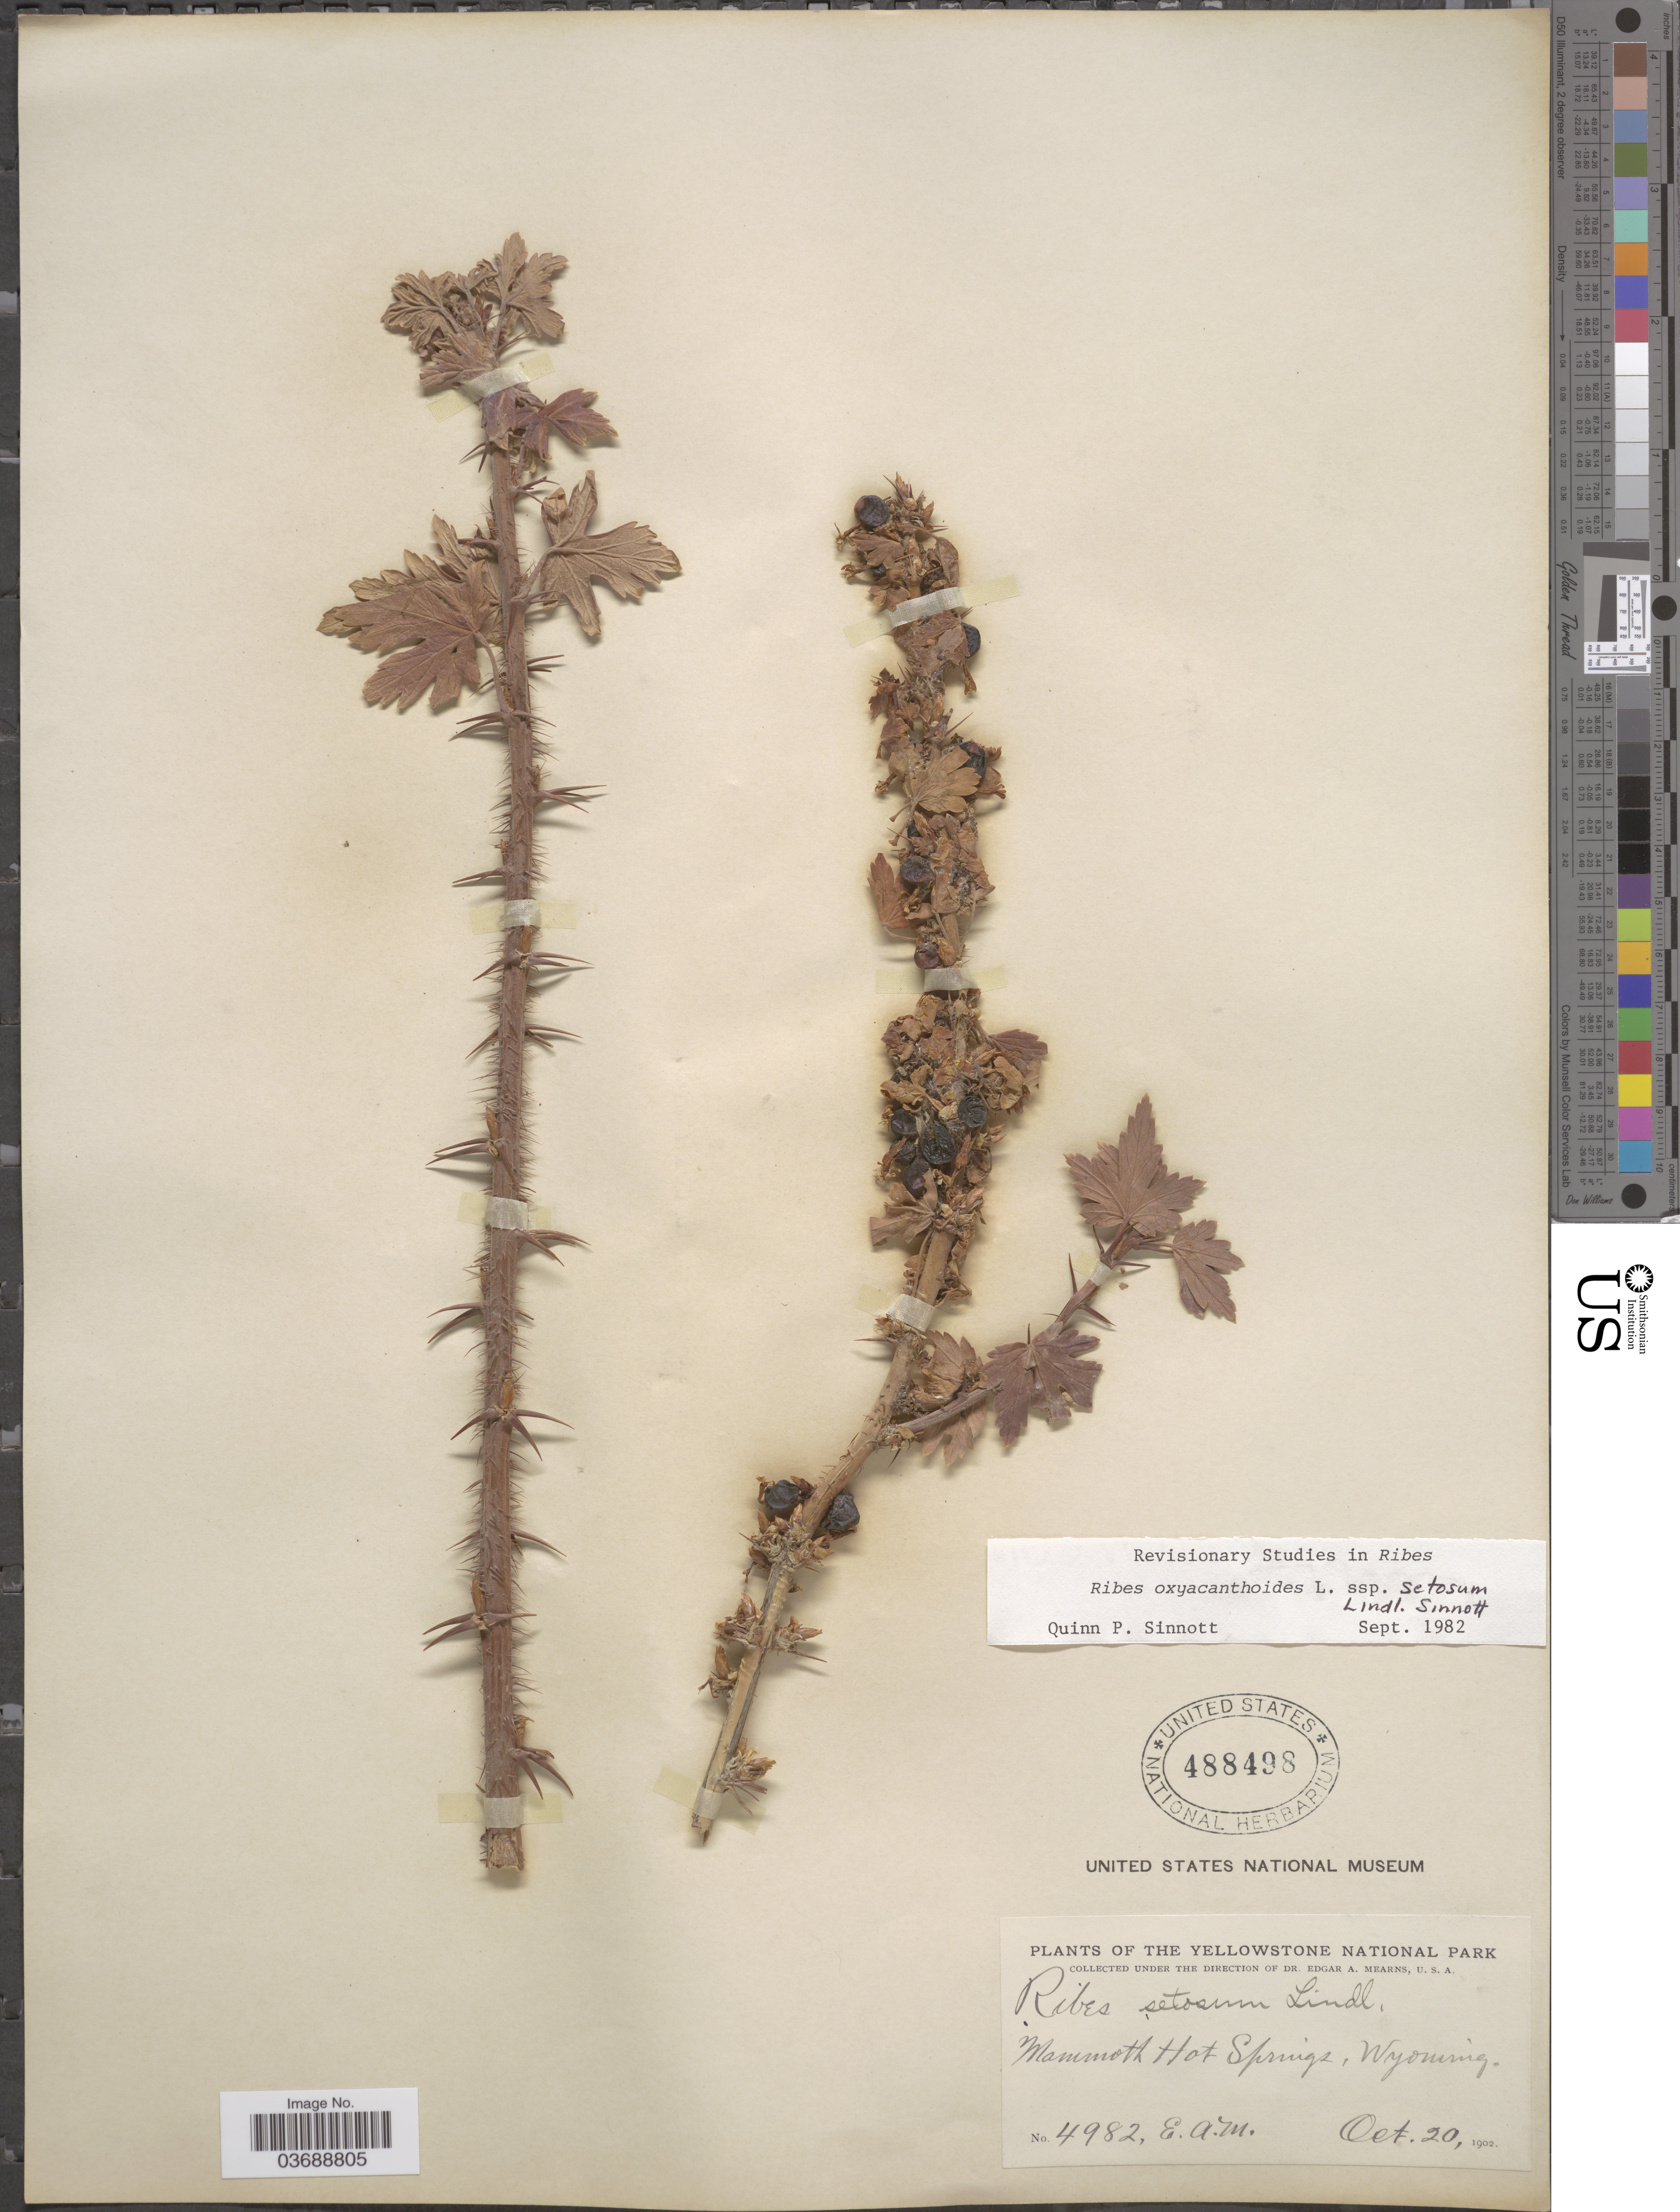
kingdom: Plantae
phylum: Tracheophyta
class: Magnoliopsida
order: Saxifragales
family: Grossulariaceae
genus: Ribes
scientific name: Ribes oxyacanthoides subsp. setosum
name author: (Lindl.) Q.P. Sinnott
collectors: E. A. Mearns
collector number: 4982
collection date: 1902-10-20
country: United States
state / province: Wyoming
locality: The Yellowstone National Park. Mammoth Hot Springs.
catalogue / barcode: US 488498